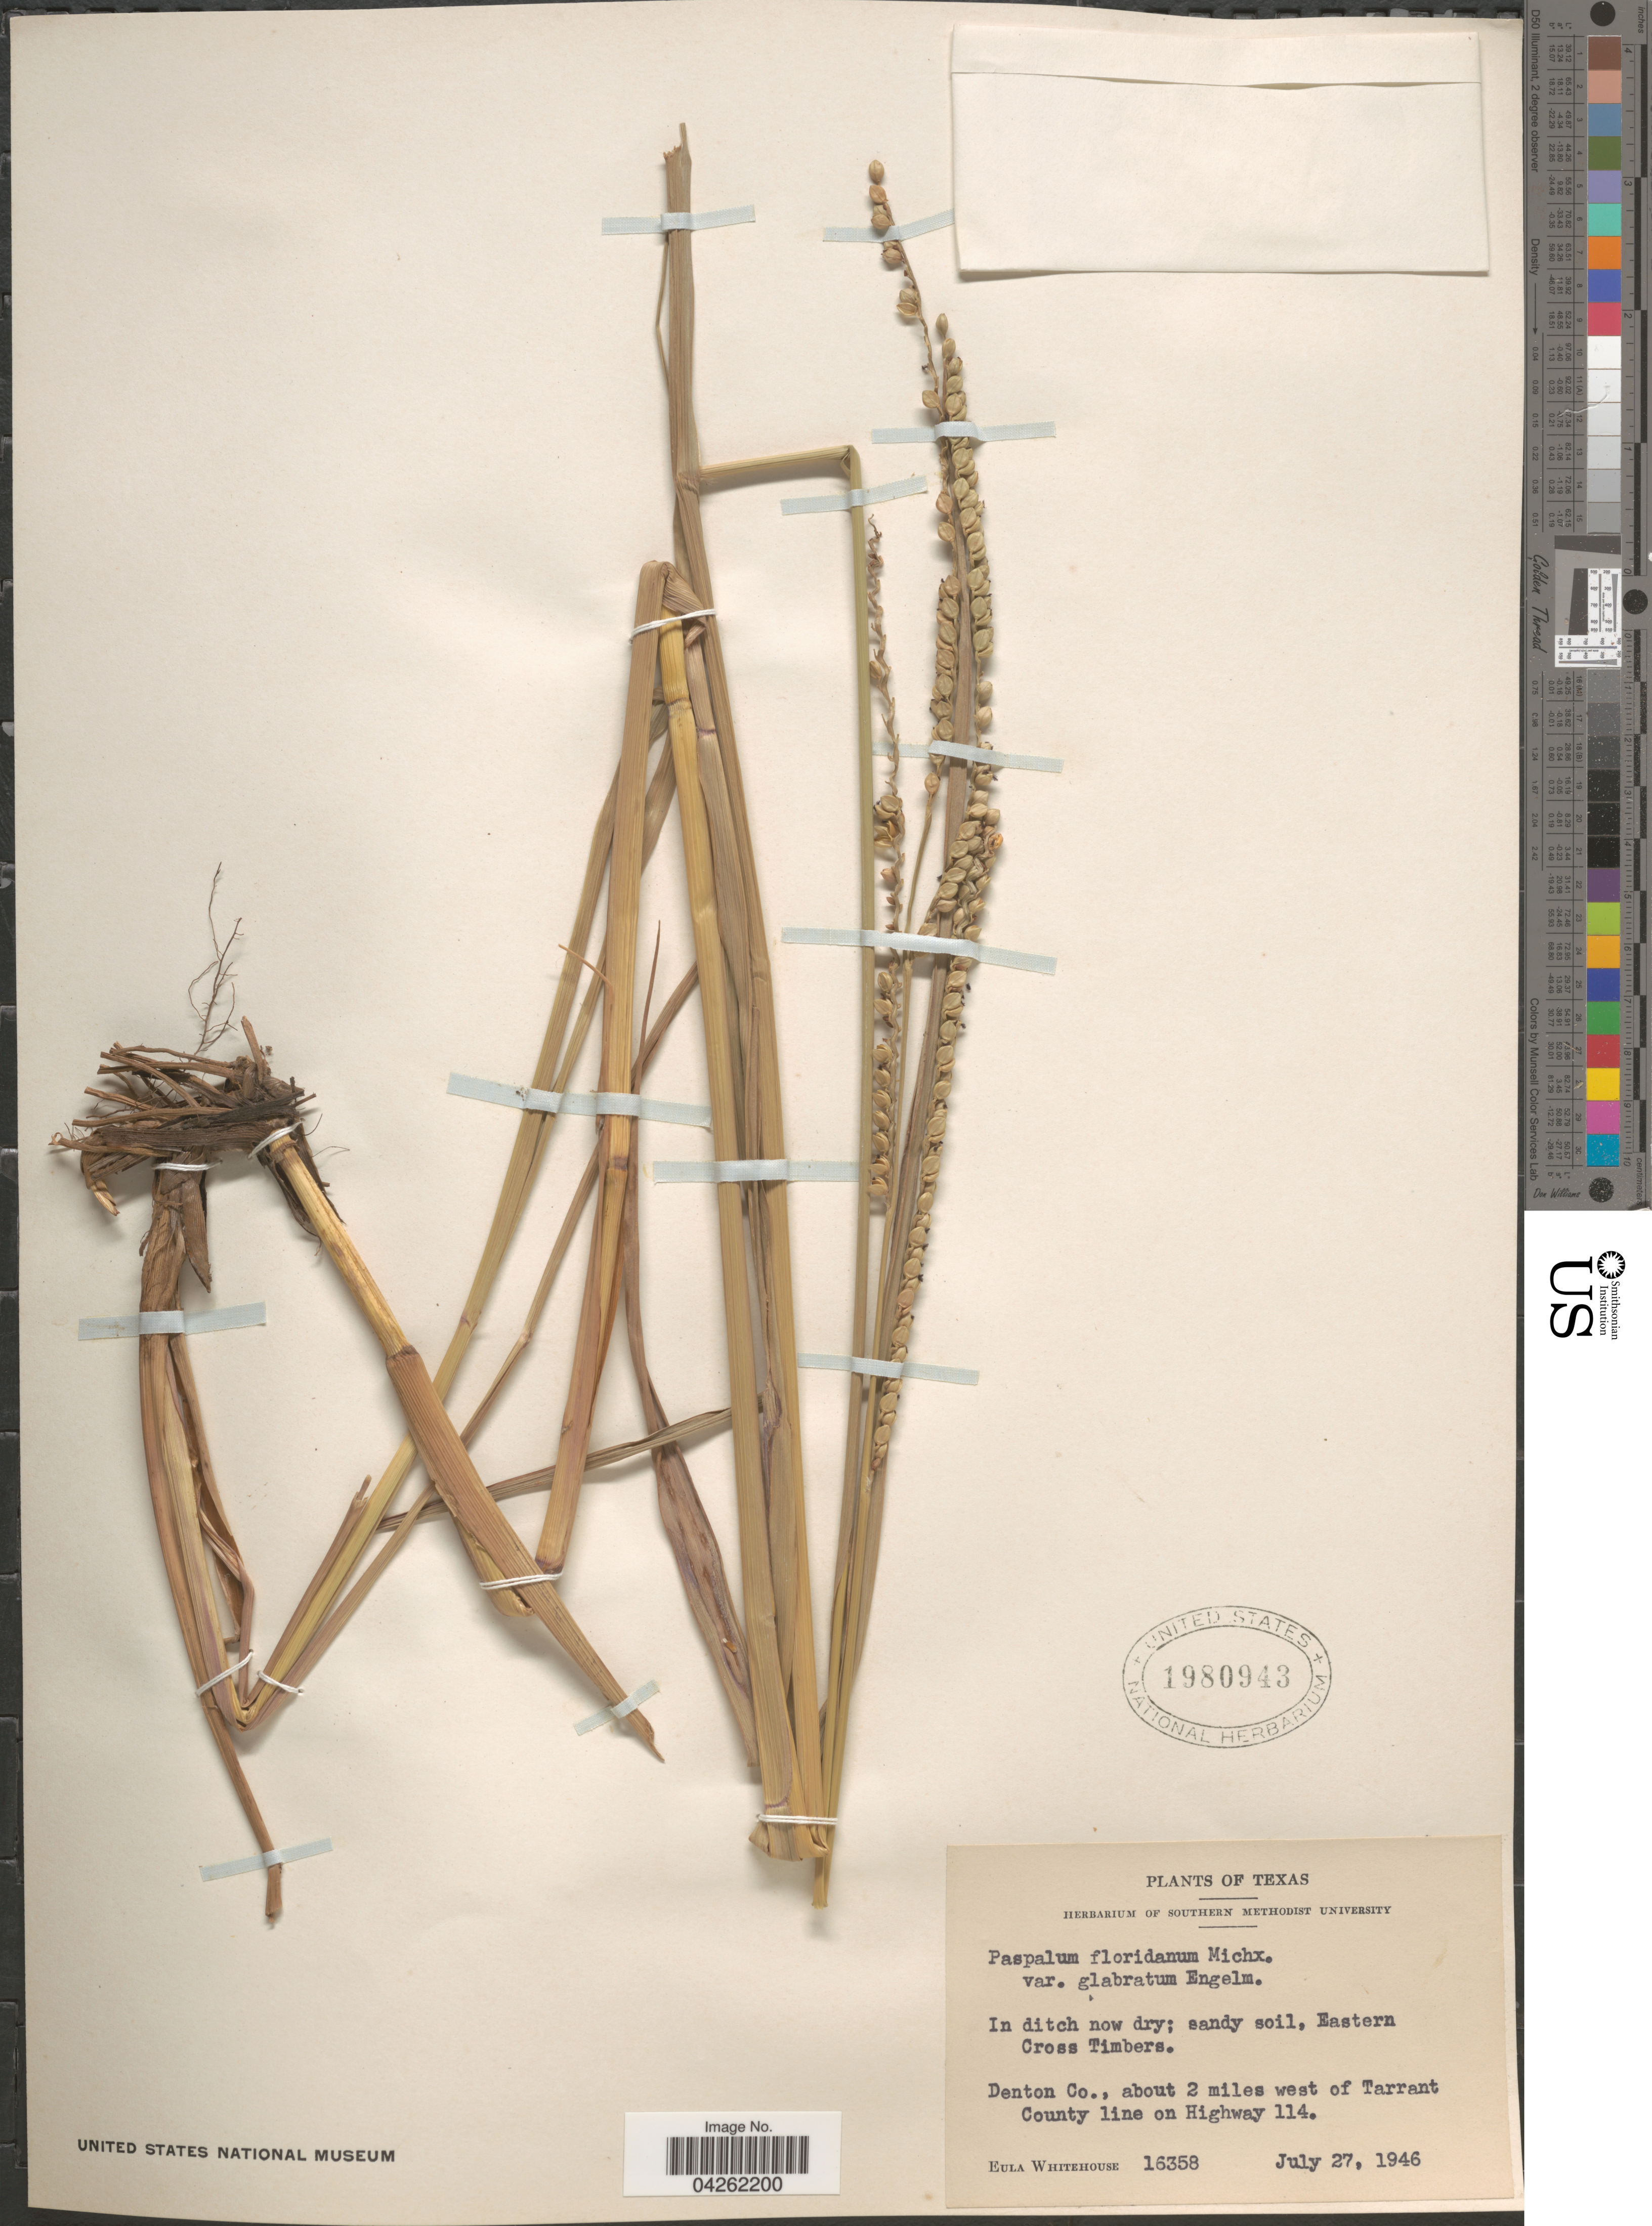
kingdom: Plantae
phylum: Tracheophyta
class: Liliopsida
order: Poales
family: Poaceae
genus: Paspalum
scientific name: Paspalum floridanum var. glabratum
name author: Engelm. ex Vasey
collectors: E. Whitehouse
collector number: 16358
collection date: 1946-07-27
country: United States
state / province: Texas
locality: In ditch now dry; sandy soil, Eastern Cross Timbers. Denton Co., about 2 miles west of Tarrant County line on Highway 114.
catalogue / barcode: US 1980943